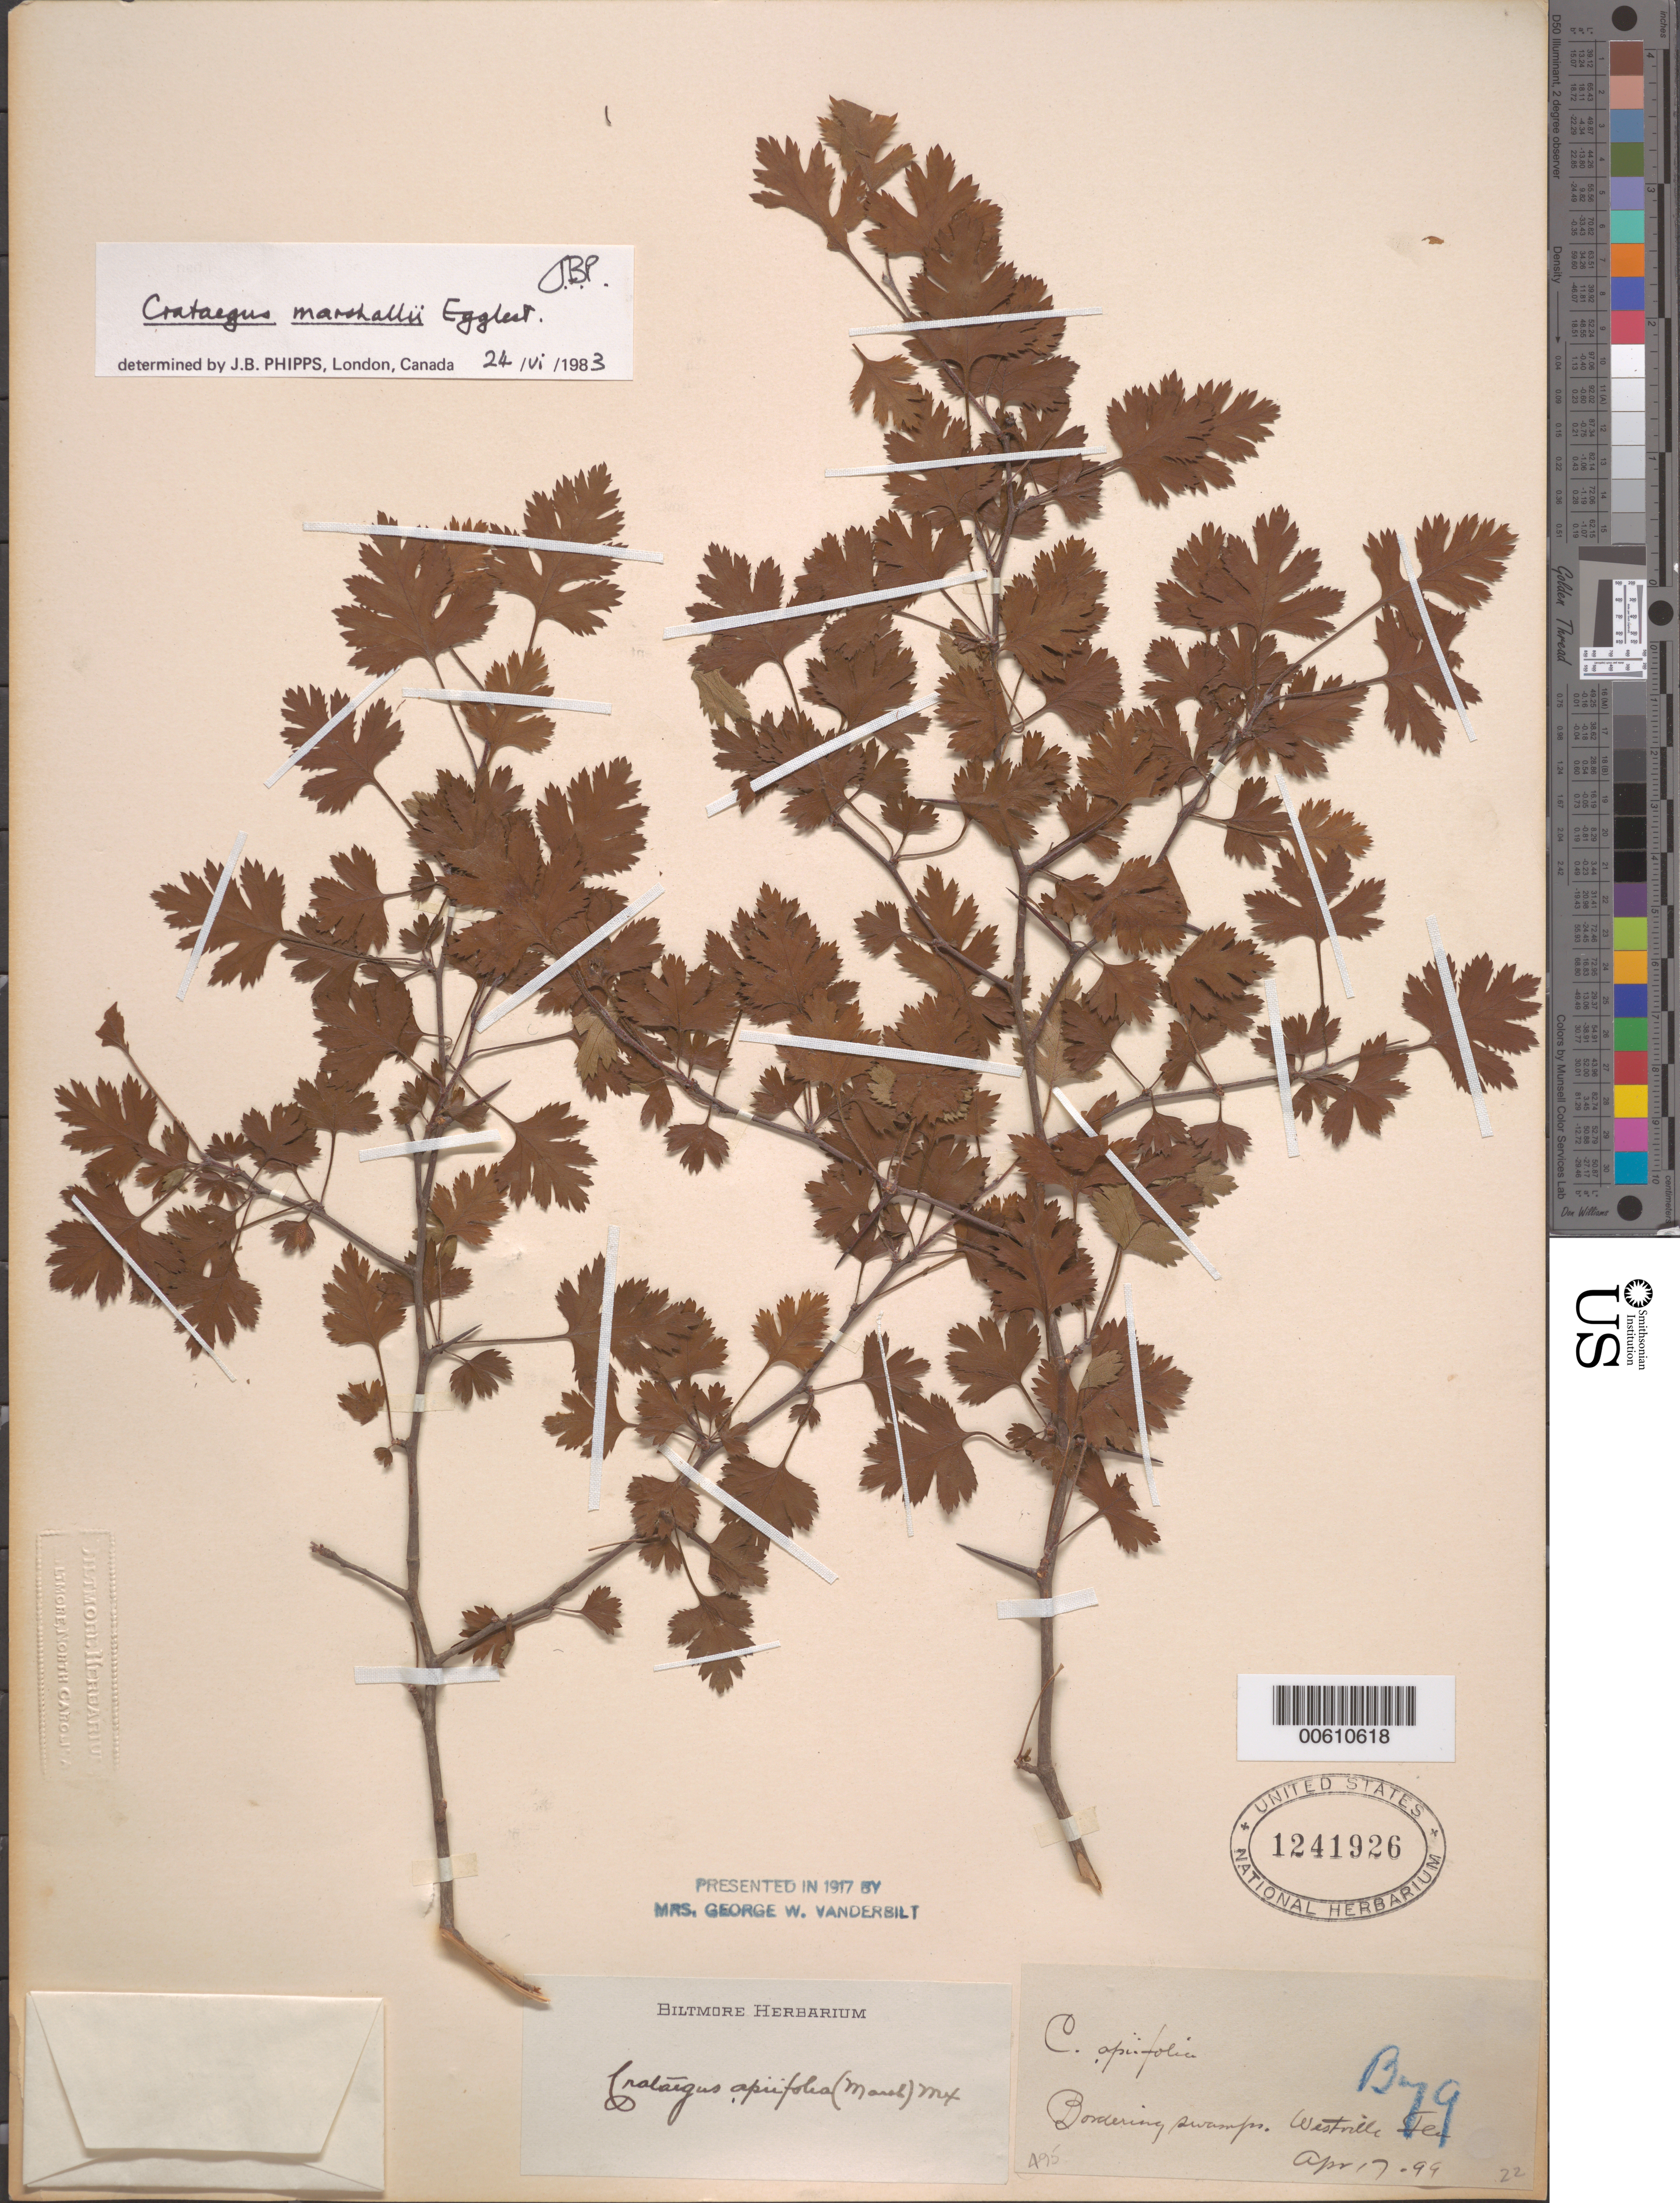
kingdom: Plantae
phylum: Tracheophyta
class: Magnoliopsida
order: Rosales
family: Rosaceae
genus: Crataegus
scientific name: Crataegus marshallii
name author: Eggl.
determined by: Phipps, James B., (UWO), University of Western Ontario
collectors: ex herb. Biltmore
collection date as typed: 17 Apr 1899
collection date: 1899-04-17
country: United States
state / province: Texas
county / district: Trinity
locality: Westville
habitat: Bordering swamps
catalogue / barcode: US 1241926